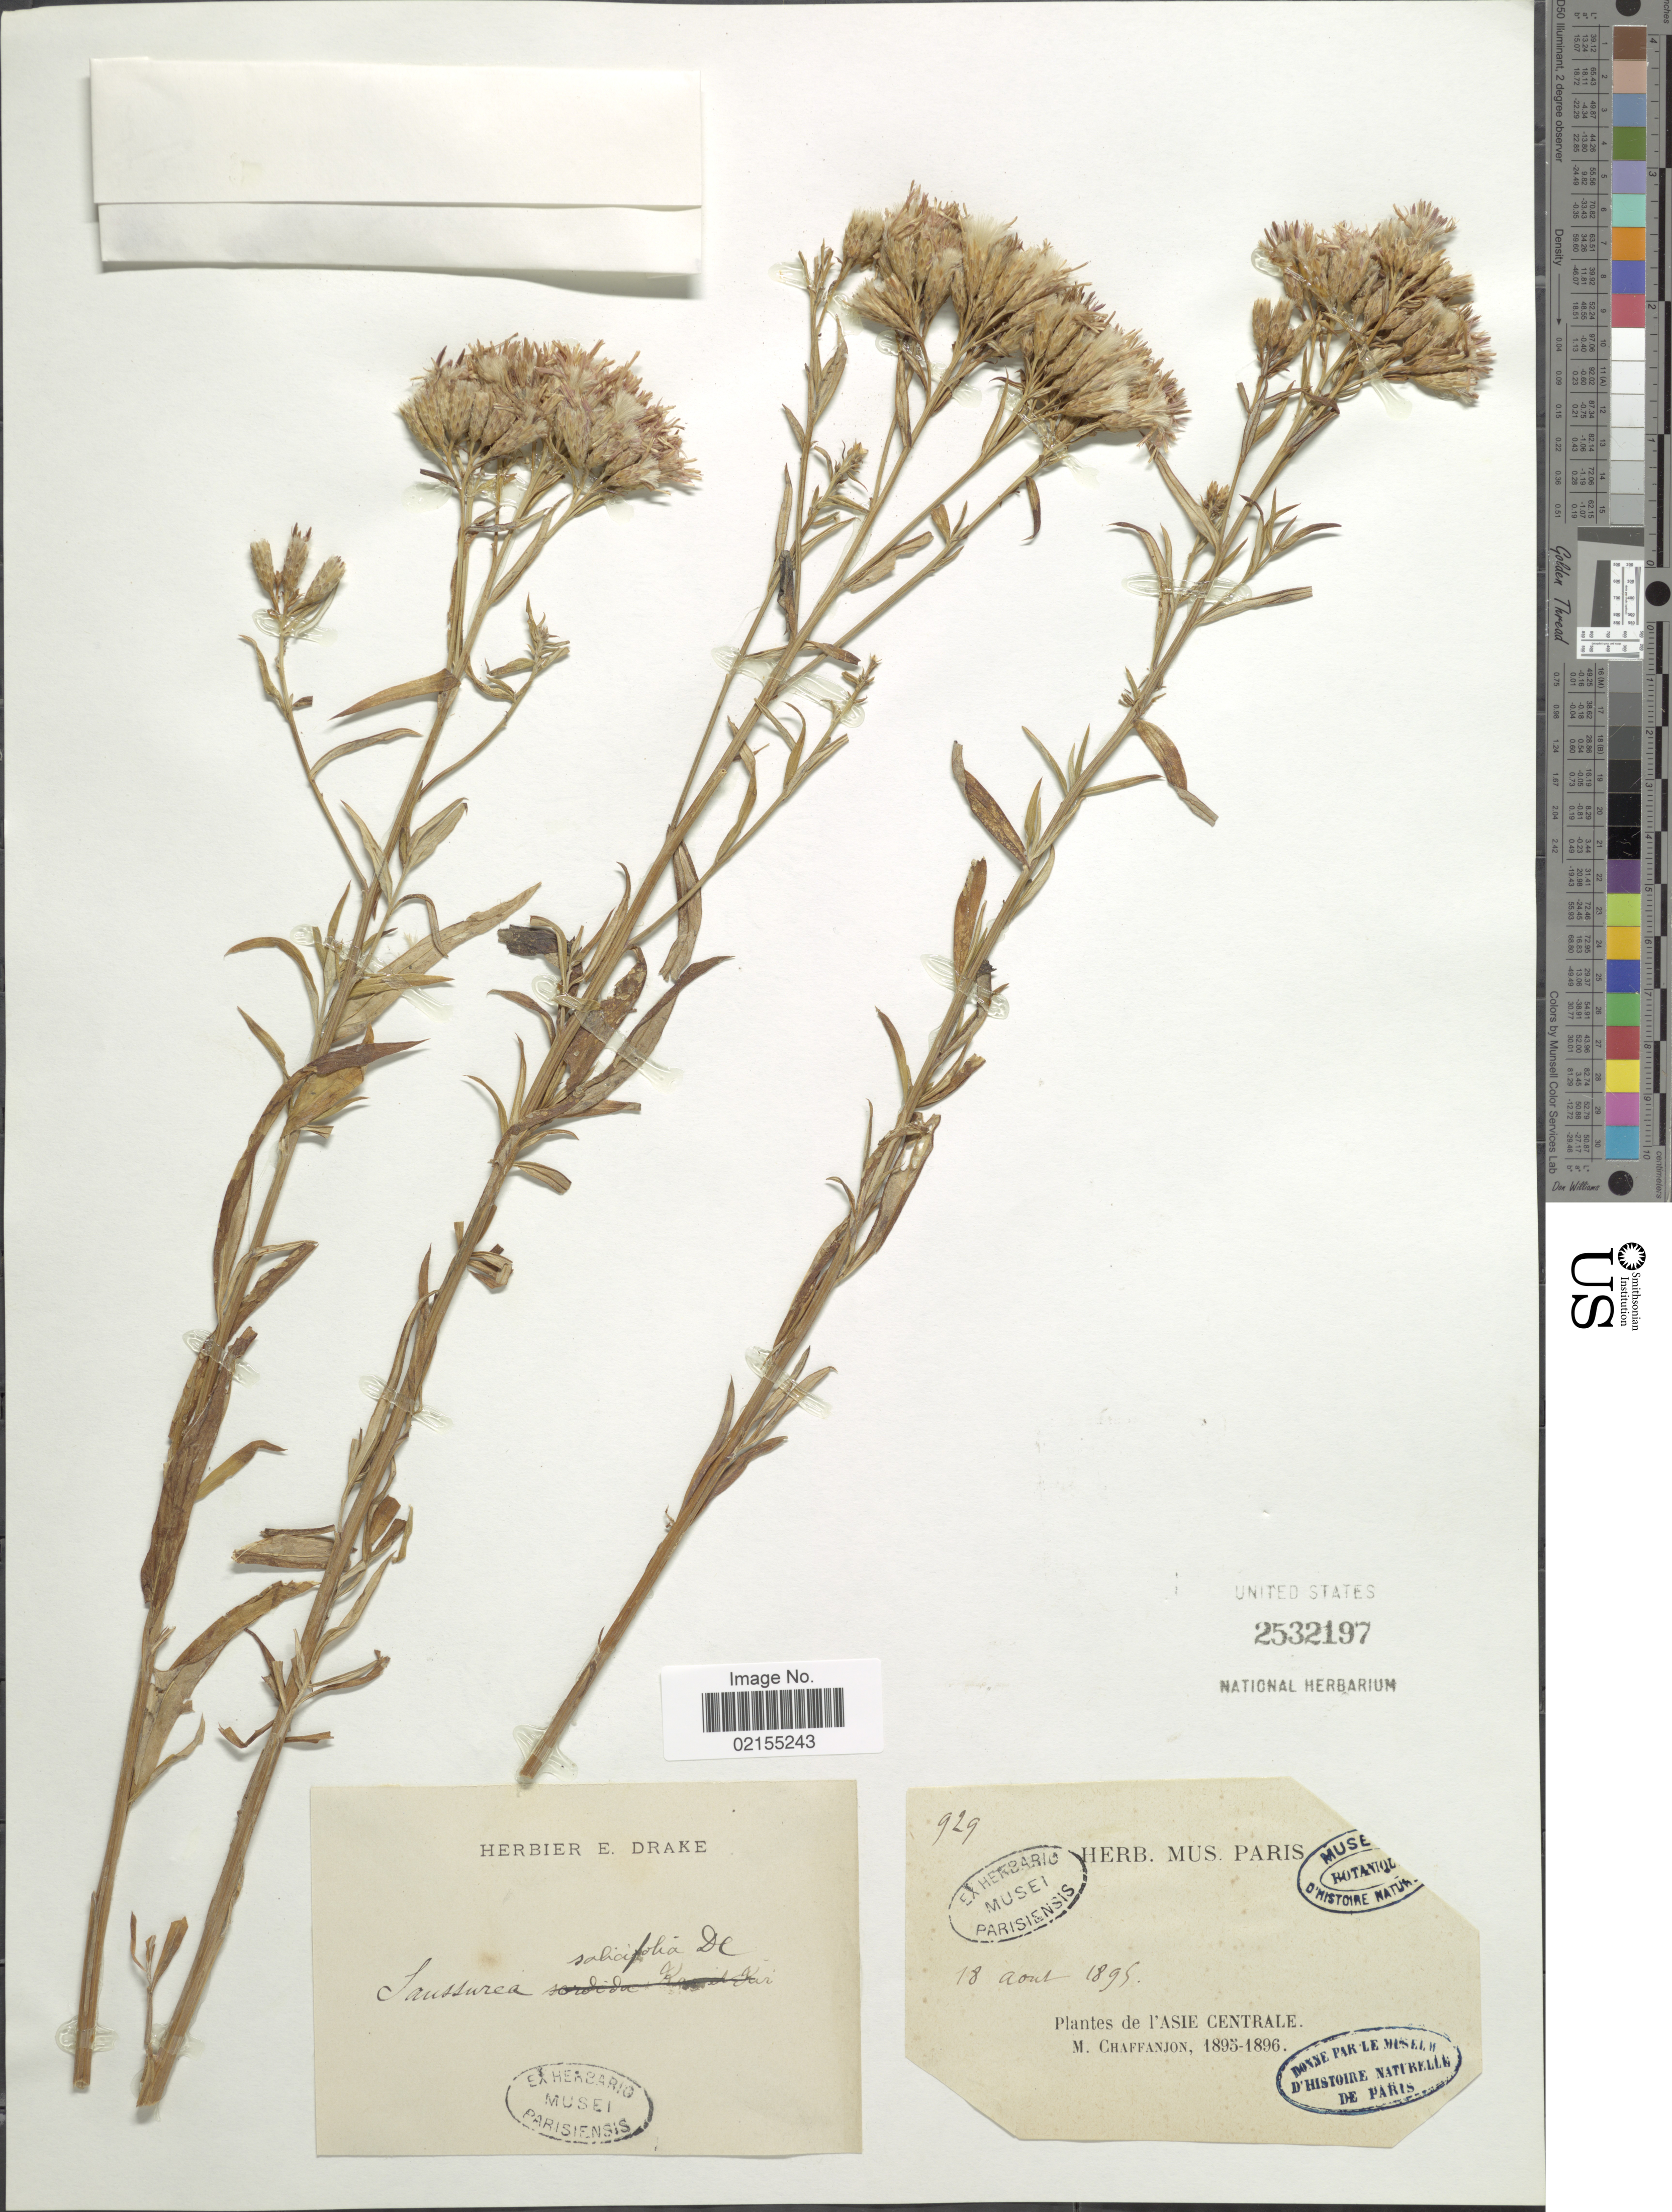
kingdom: Plantae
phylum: Tracheophyta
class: Magnoliopsida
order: Asterales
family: Asteraceae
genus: Saussurea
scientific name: Saussurea salicifolia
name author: (L.) DC.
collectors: M. Chaffanjon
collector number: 929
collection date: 1895-08-18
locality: De l' Asie Centralis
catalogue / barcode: US 2532197